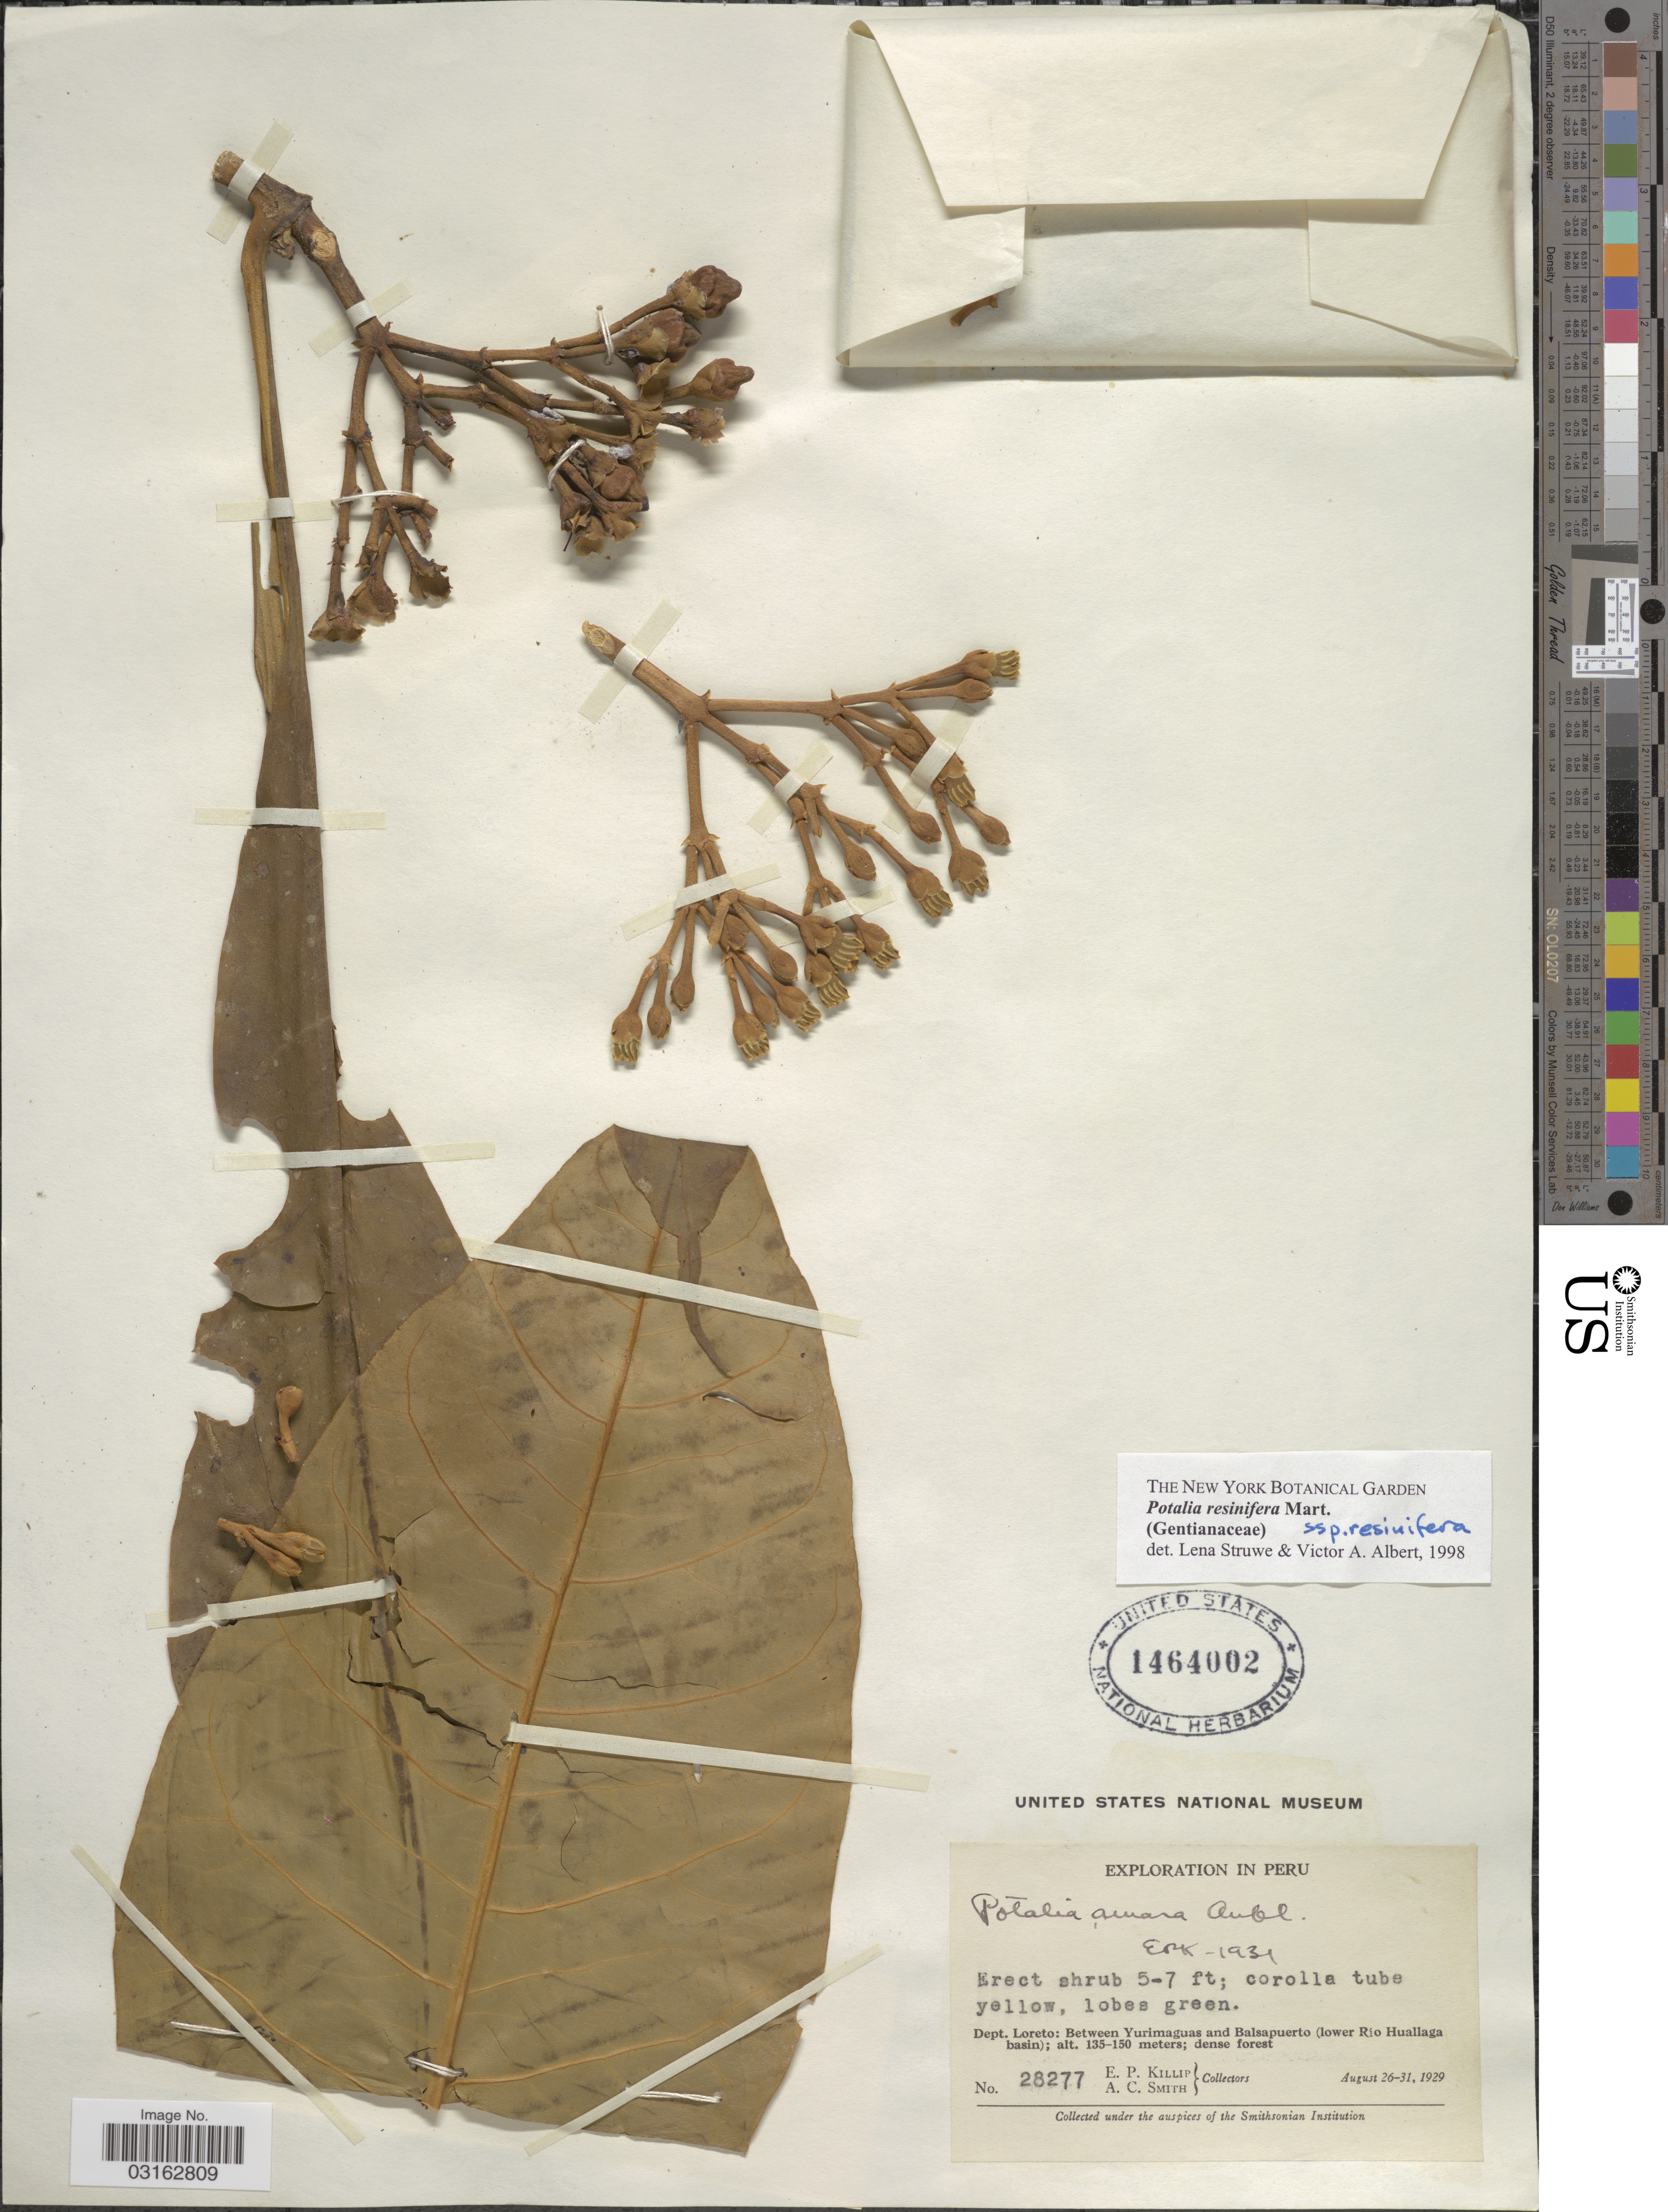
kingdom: Plantae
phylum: Tracheophyta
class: Magnoliopsida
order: Gentianales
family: Gentianaceae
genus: Potalia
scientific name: Potalia resinifera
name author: Mart.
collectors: E. P. Killip & A. C. Smith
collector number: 28277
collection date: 1929-08-26/1929-08-31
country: Peru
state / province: Loreto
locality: Dept. Loreto: Between Yurimaguas and Balsapuerto (lower Río Huallaga basin).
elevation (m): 135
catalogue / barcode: US 1464002